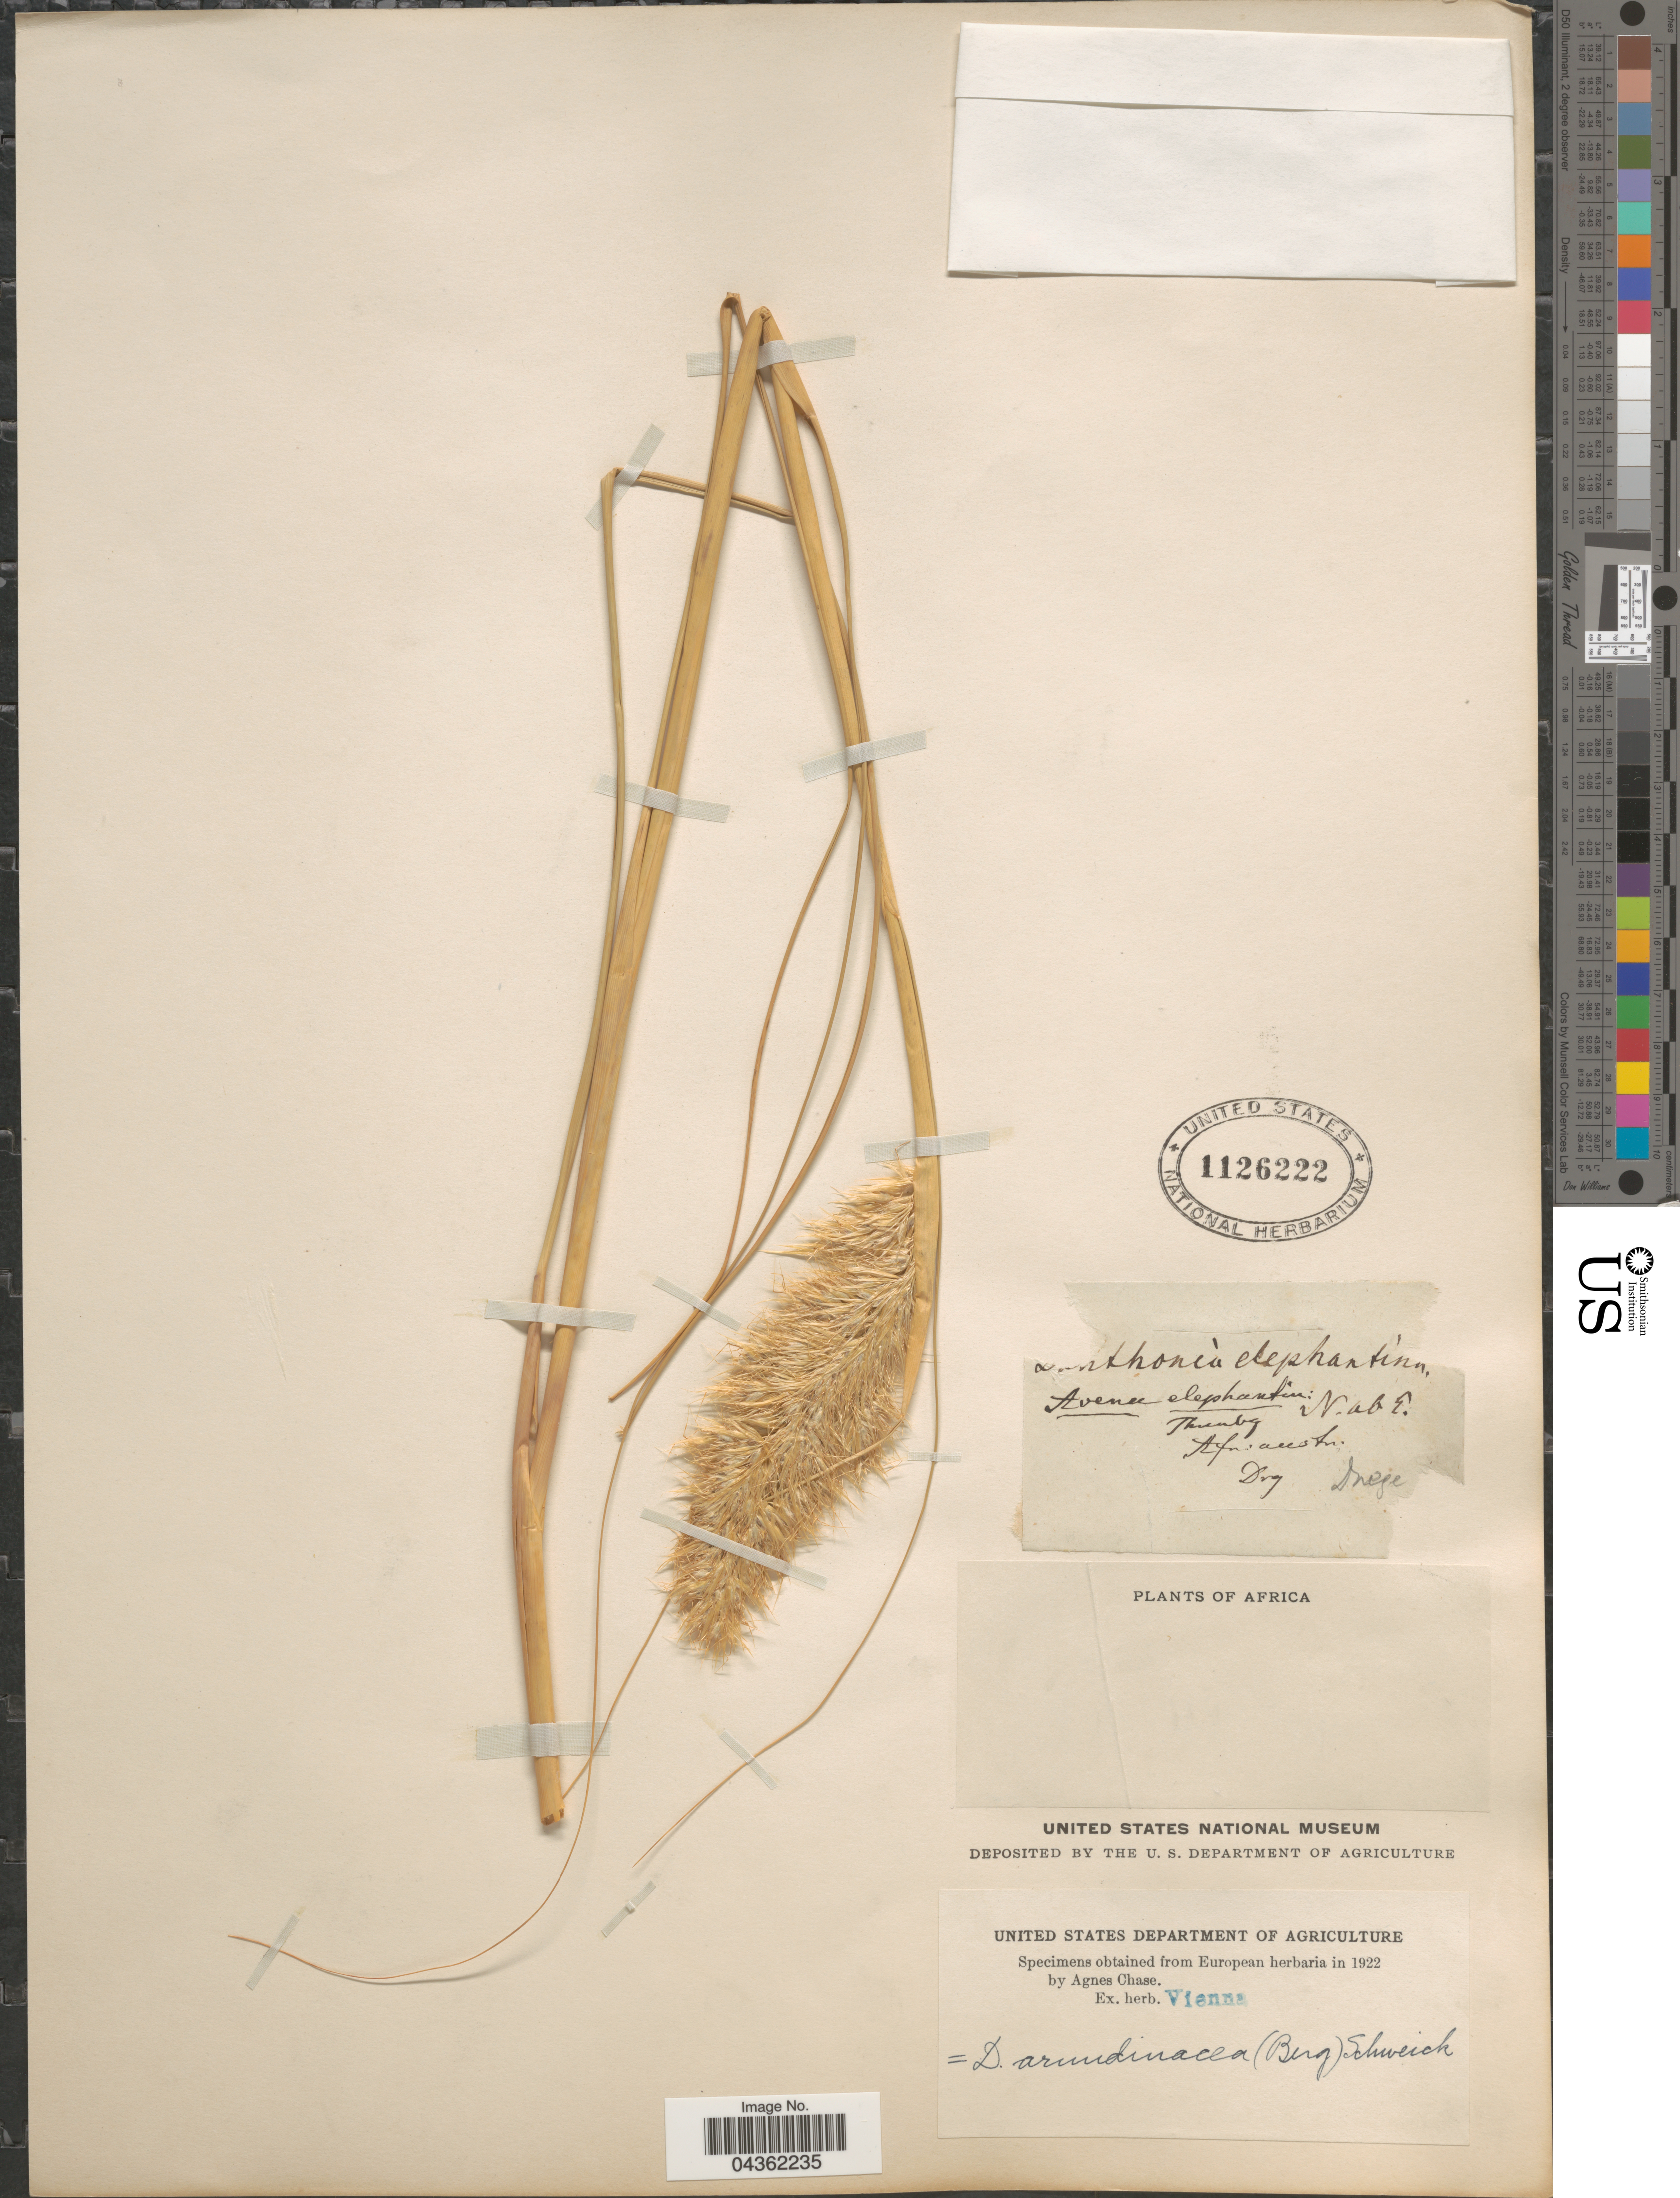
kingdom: Plantae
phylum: Tracheophyta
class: Liliopsida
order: Poales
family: Poaceae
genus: Capeochloa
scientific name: Capeochloa arundinacea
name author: (P.J. Bergius) N.P. Barker & H.P. Linder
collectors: Drege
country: South Africa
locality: Afr. austr.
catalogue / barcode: US 1126222